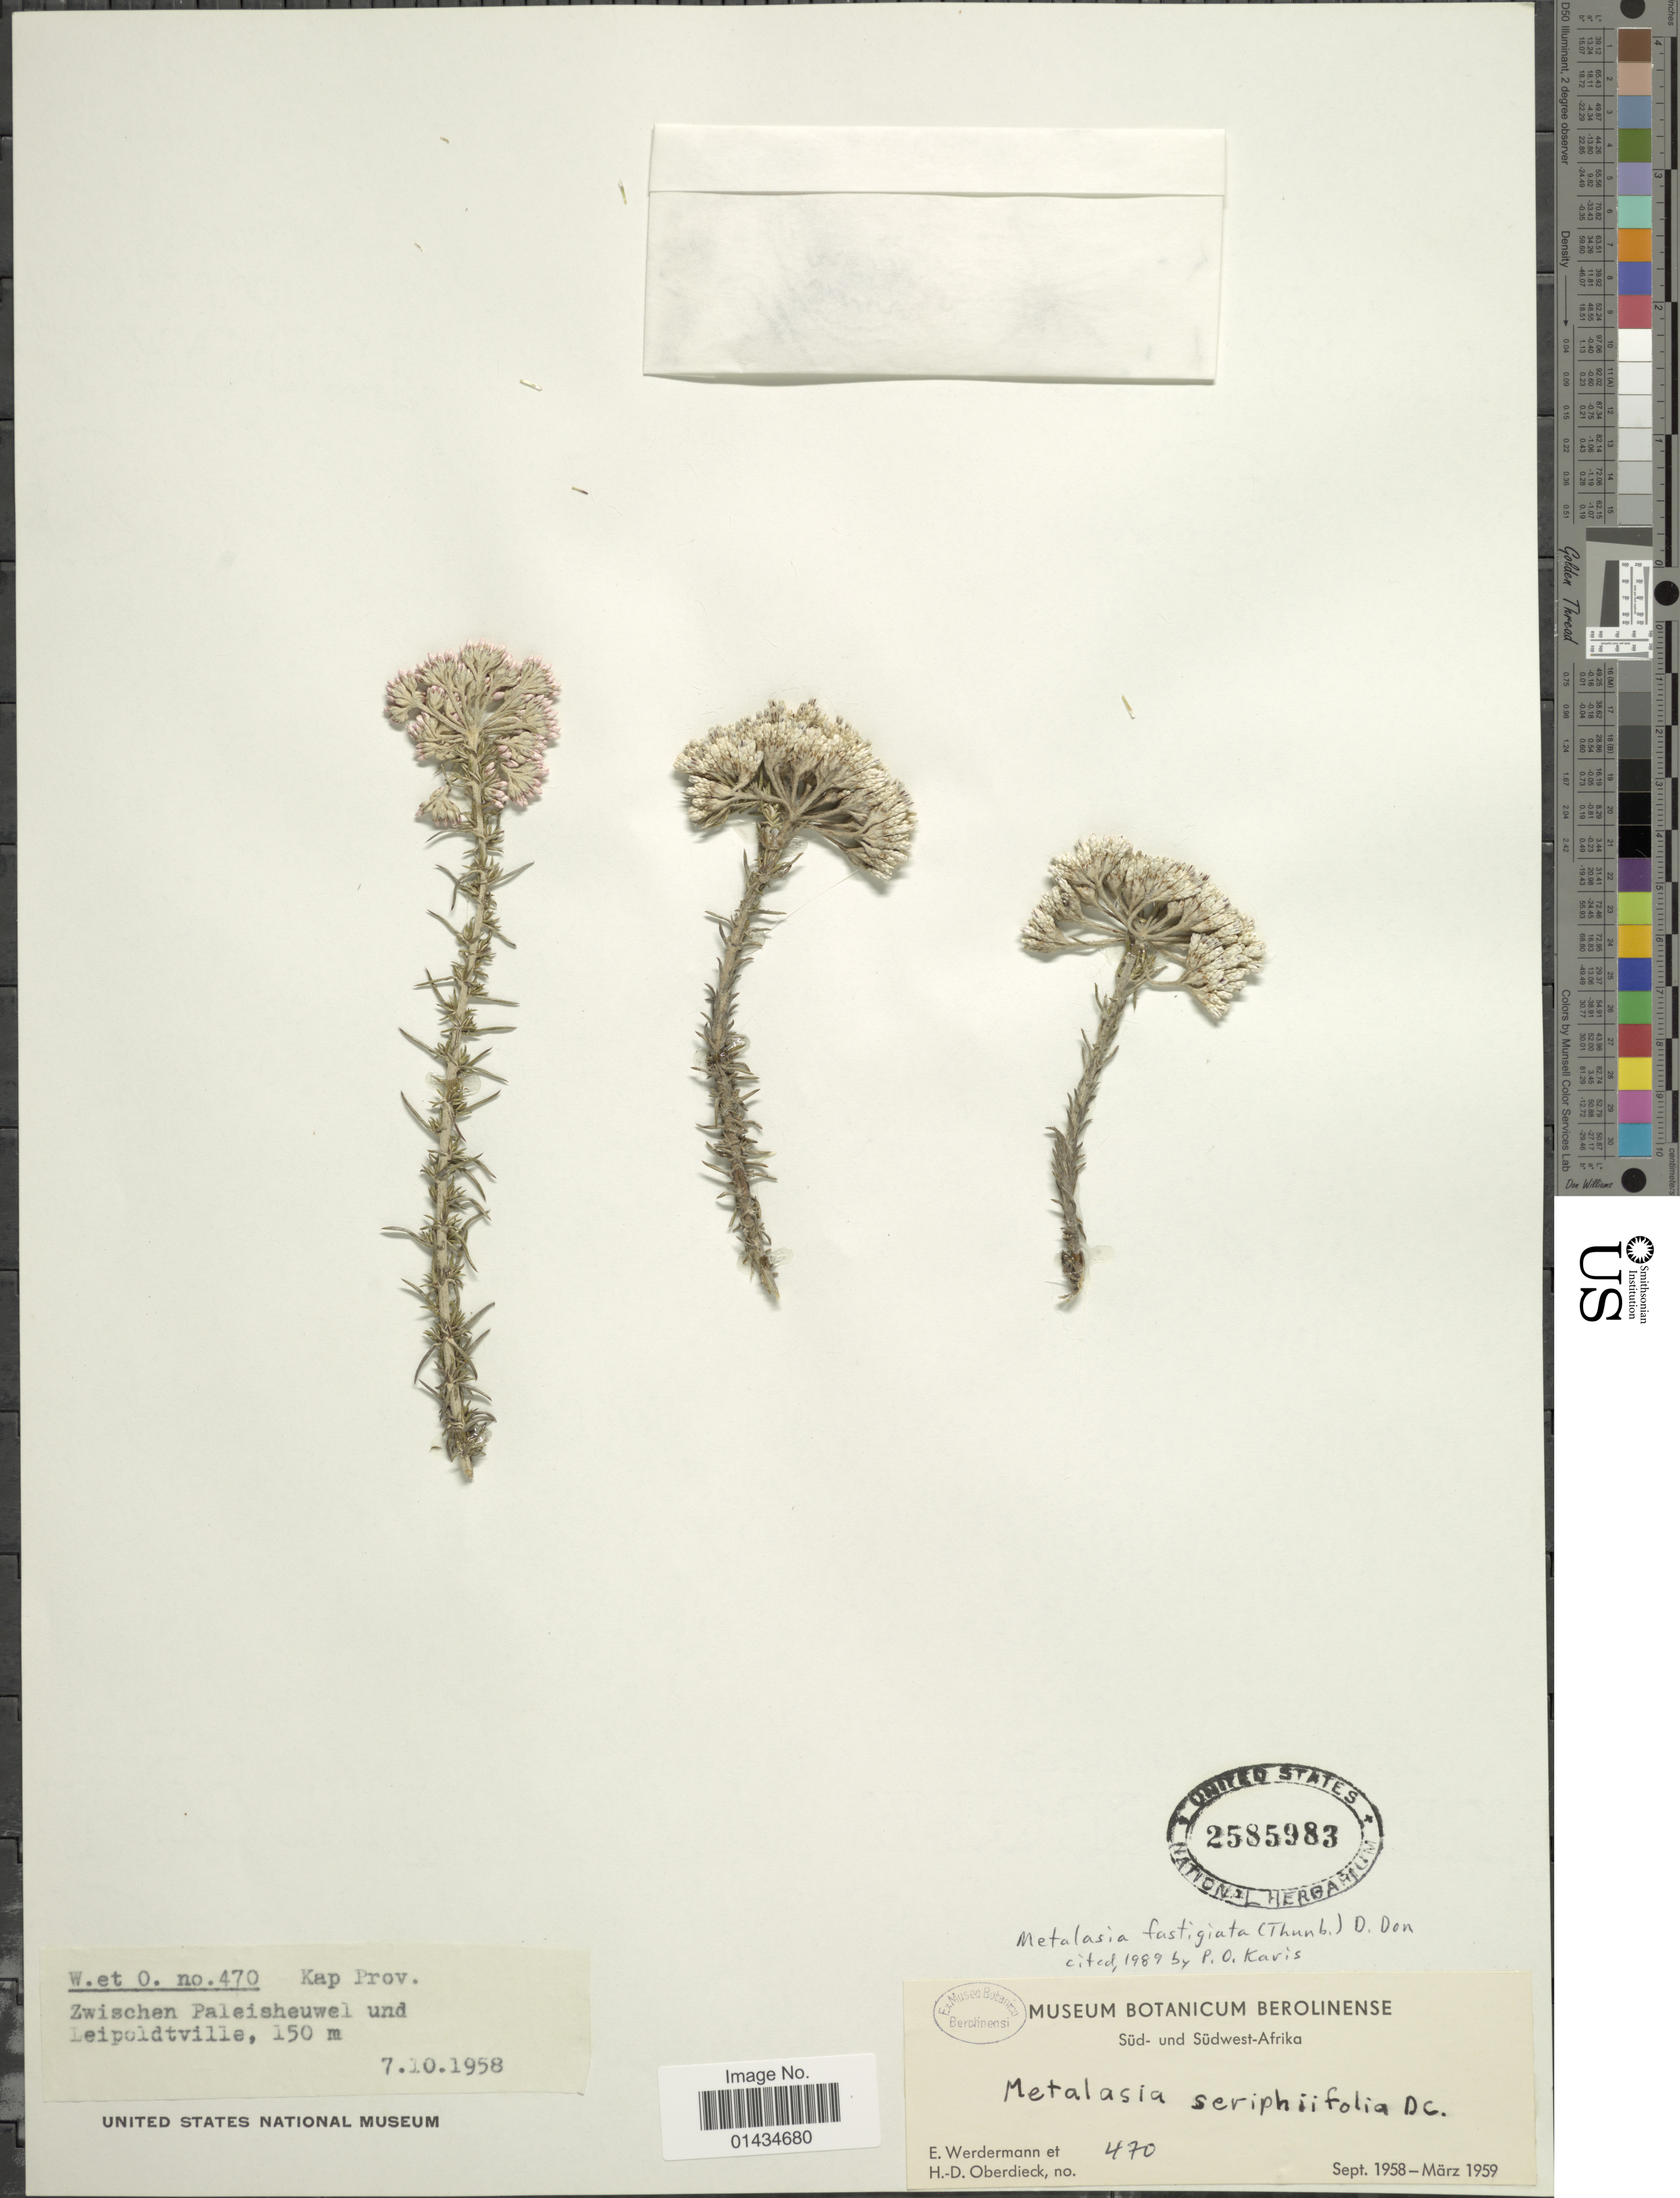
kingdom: Plantae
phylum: Tracheophyta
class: Magnoliopsida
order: Asterales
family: Asteraceae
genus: Metalasia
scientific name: Metalasia fastigiata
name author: (Thunb.) D. Don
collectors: E. Wedermann & H. Oberdieck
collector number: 470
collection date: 1958-07-01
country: South Africa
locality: Süd- und Südwest-Afrika, Kap. Prov. Zwischen Paleisheuwel und Lepoldtville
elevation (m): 150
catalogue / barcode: US 2585983